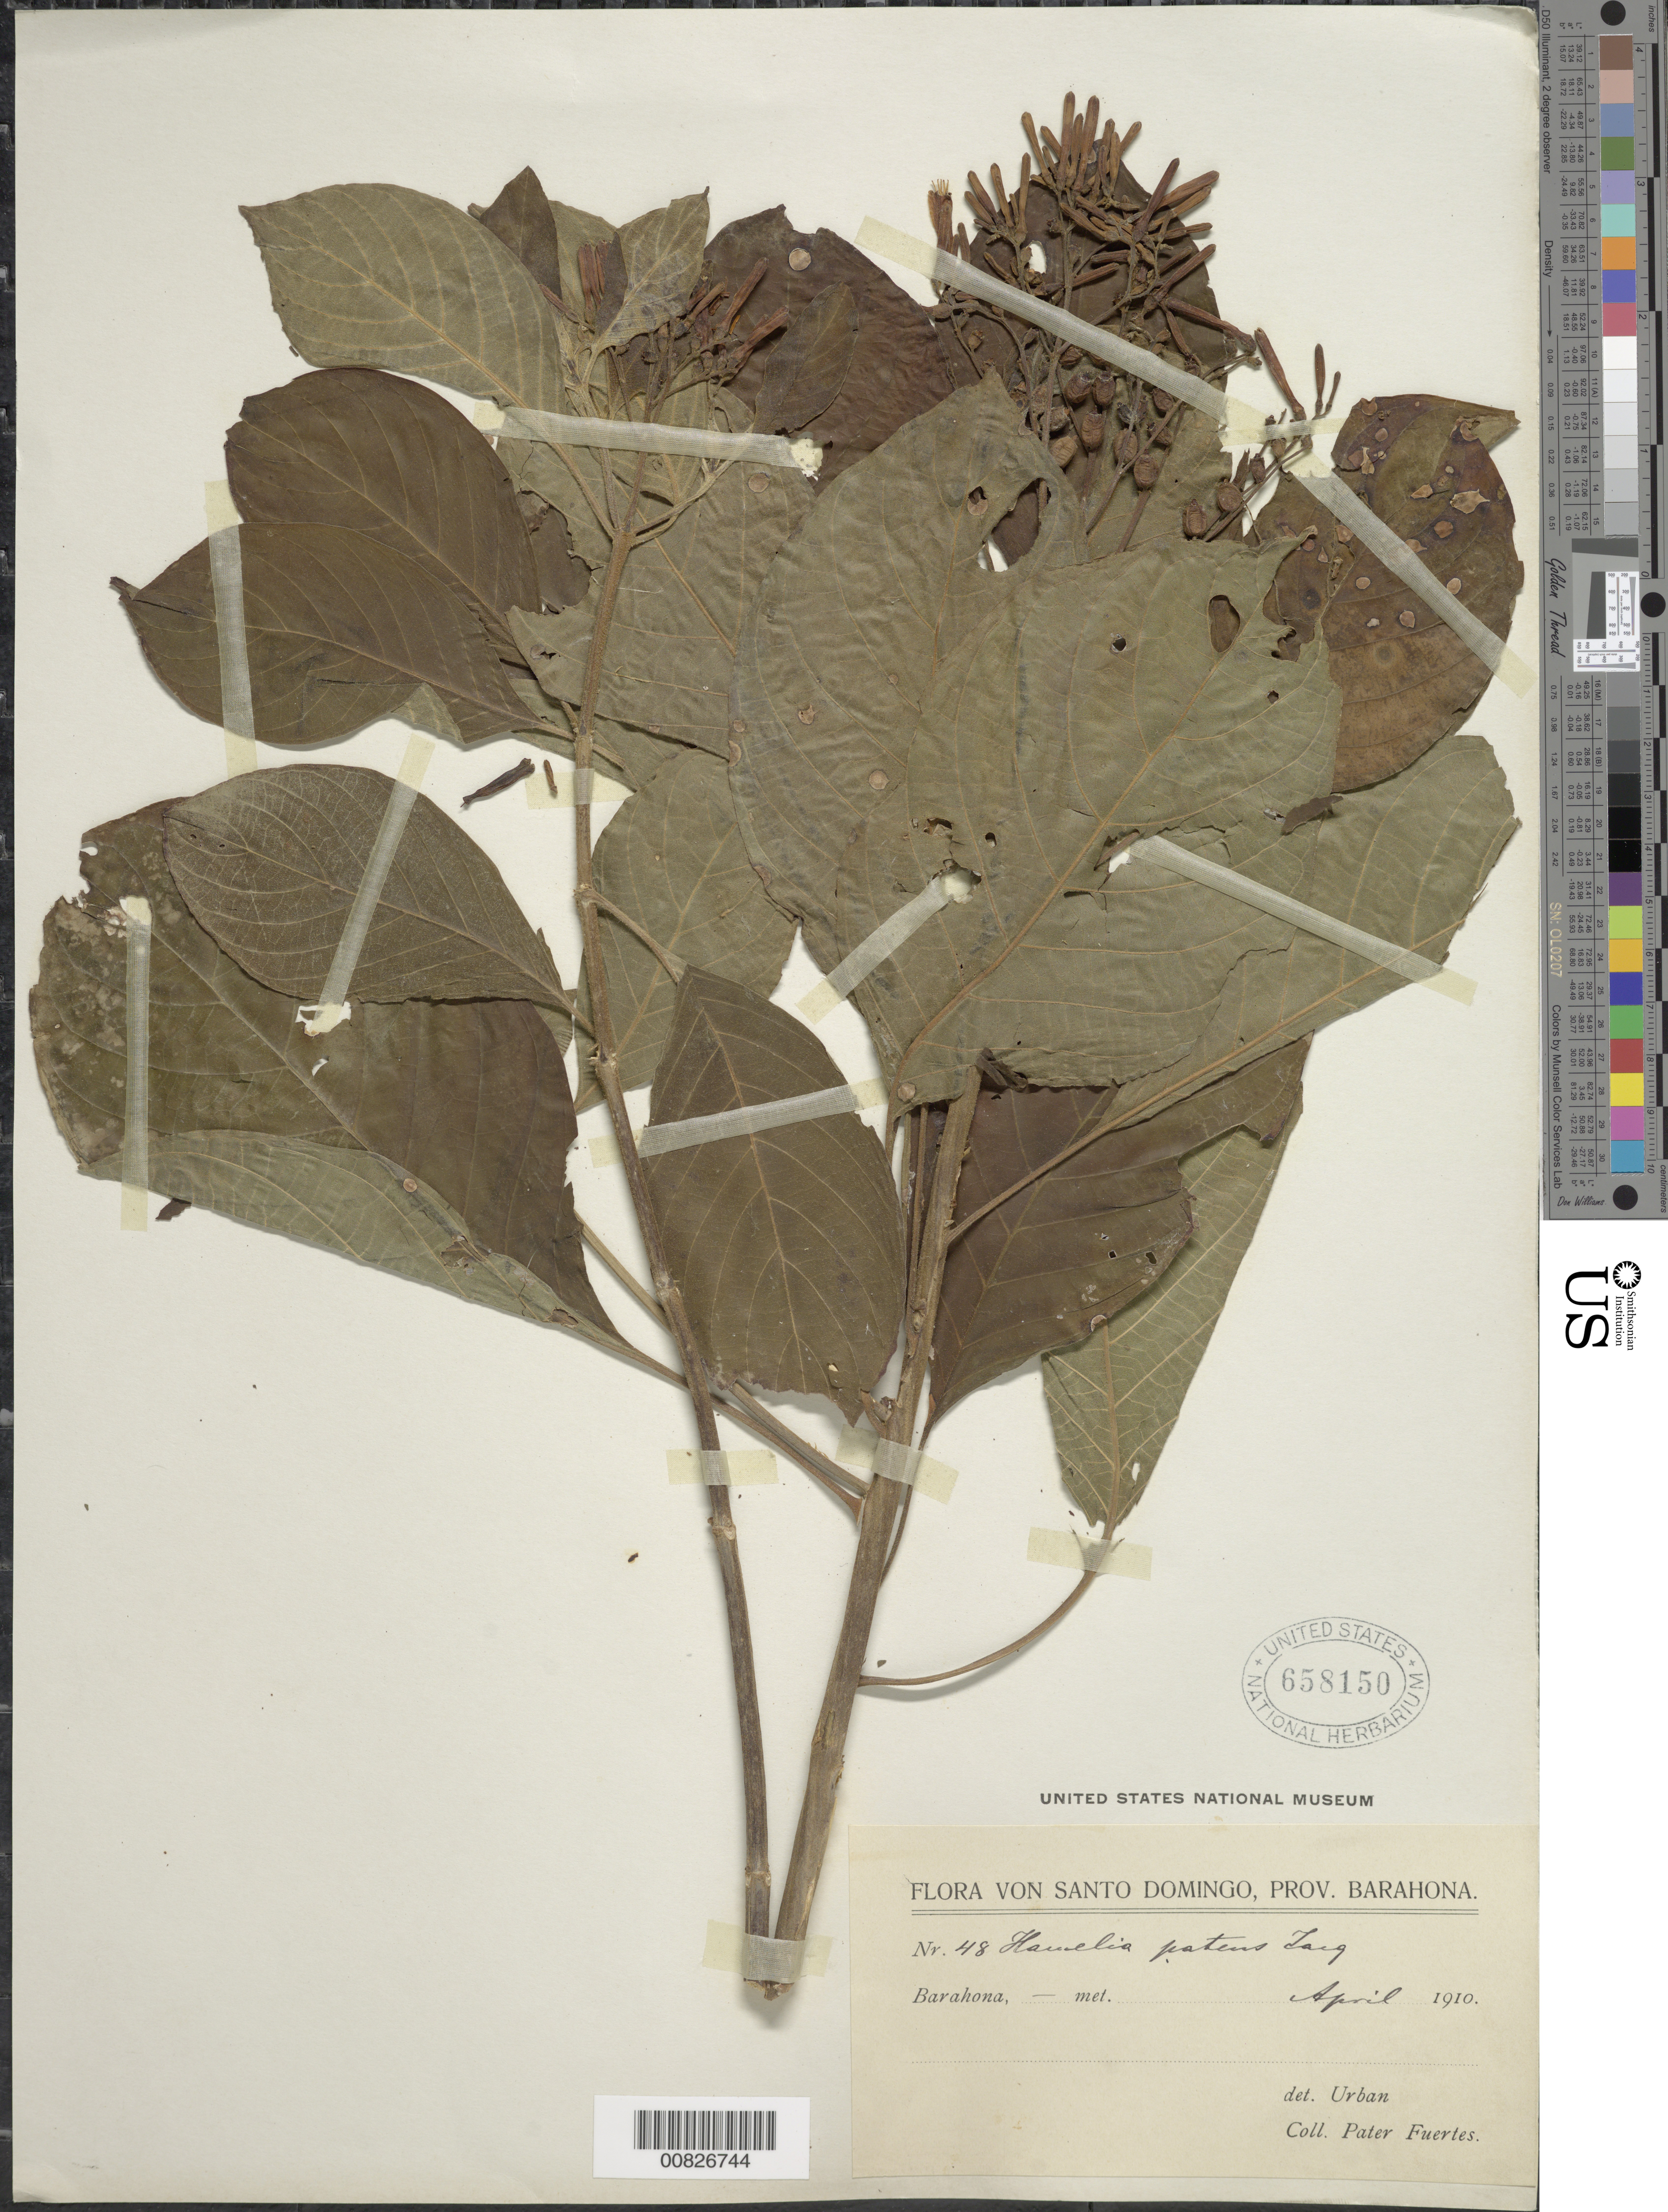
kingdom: Plantae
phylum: Tracheophyta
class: Magnoliopsida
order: Gentianales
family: Rubiaceae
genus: Hamelia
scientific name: Hamelia patens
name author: Jacq.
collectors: M. D. Fuertes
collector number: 48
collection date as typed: Apr 1910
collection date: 1910-04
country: Dominican Republic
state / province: Barahona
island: Hispaniola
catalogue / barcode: US 658150